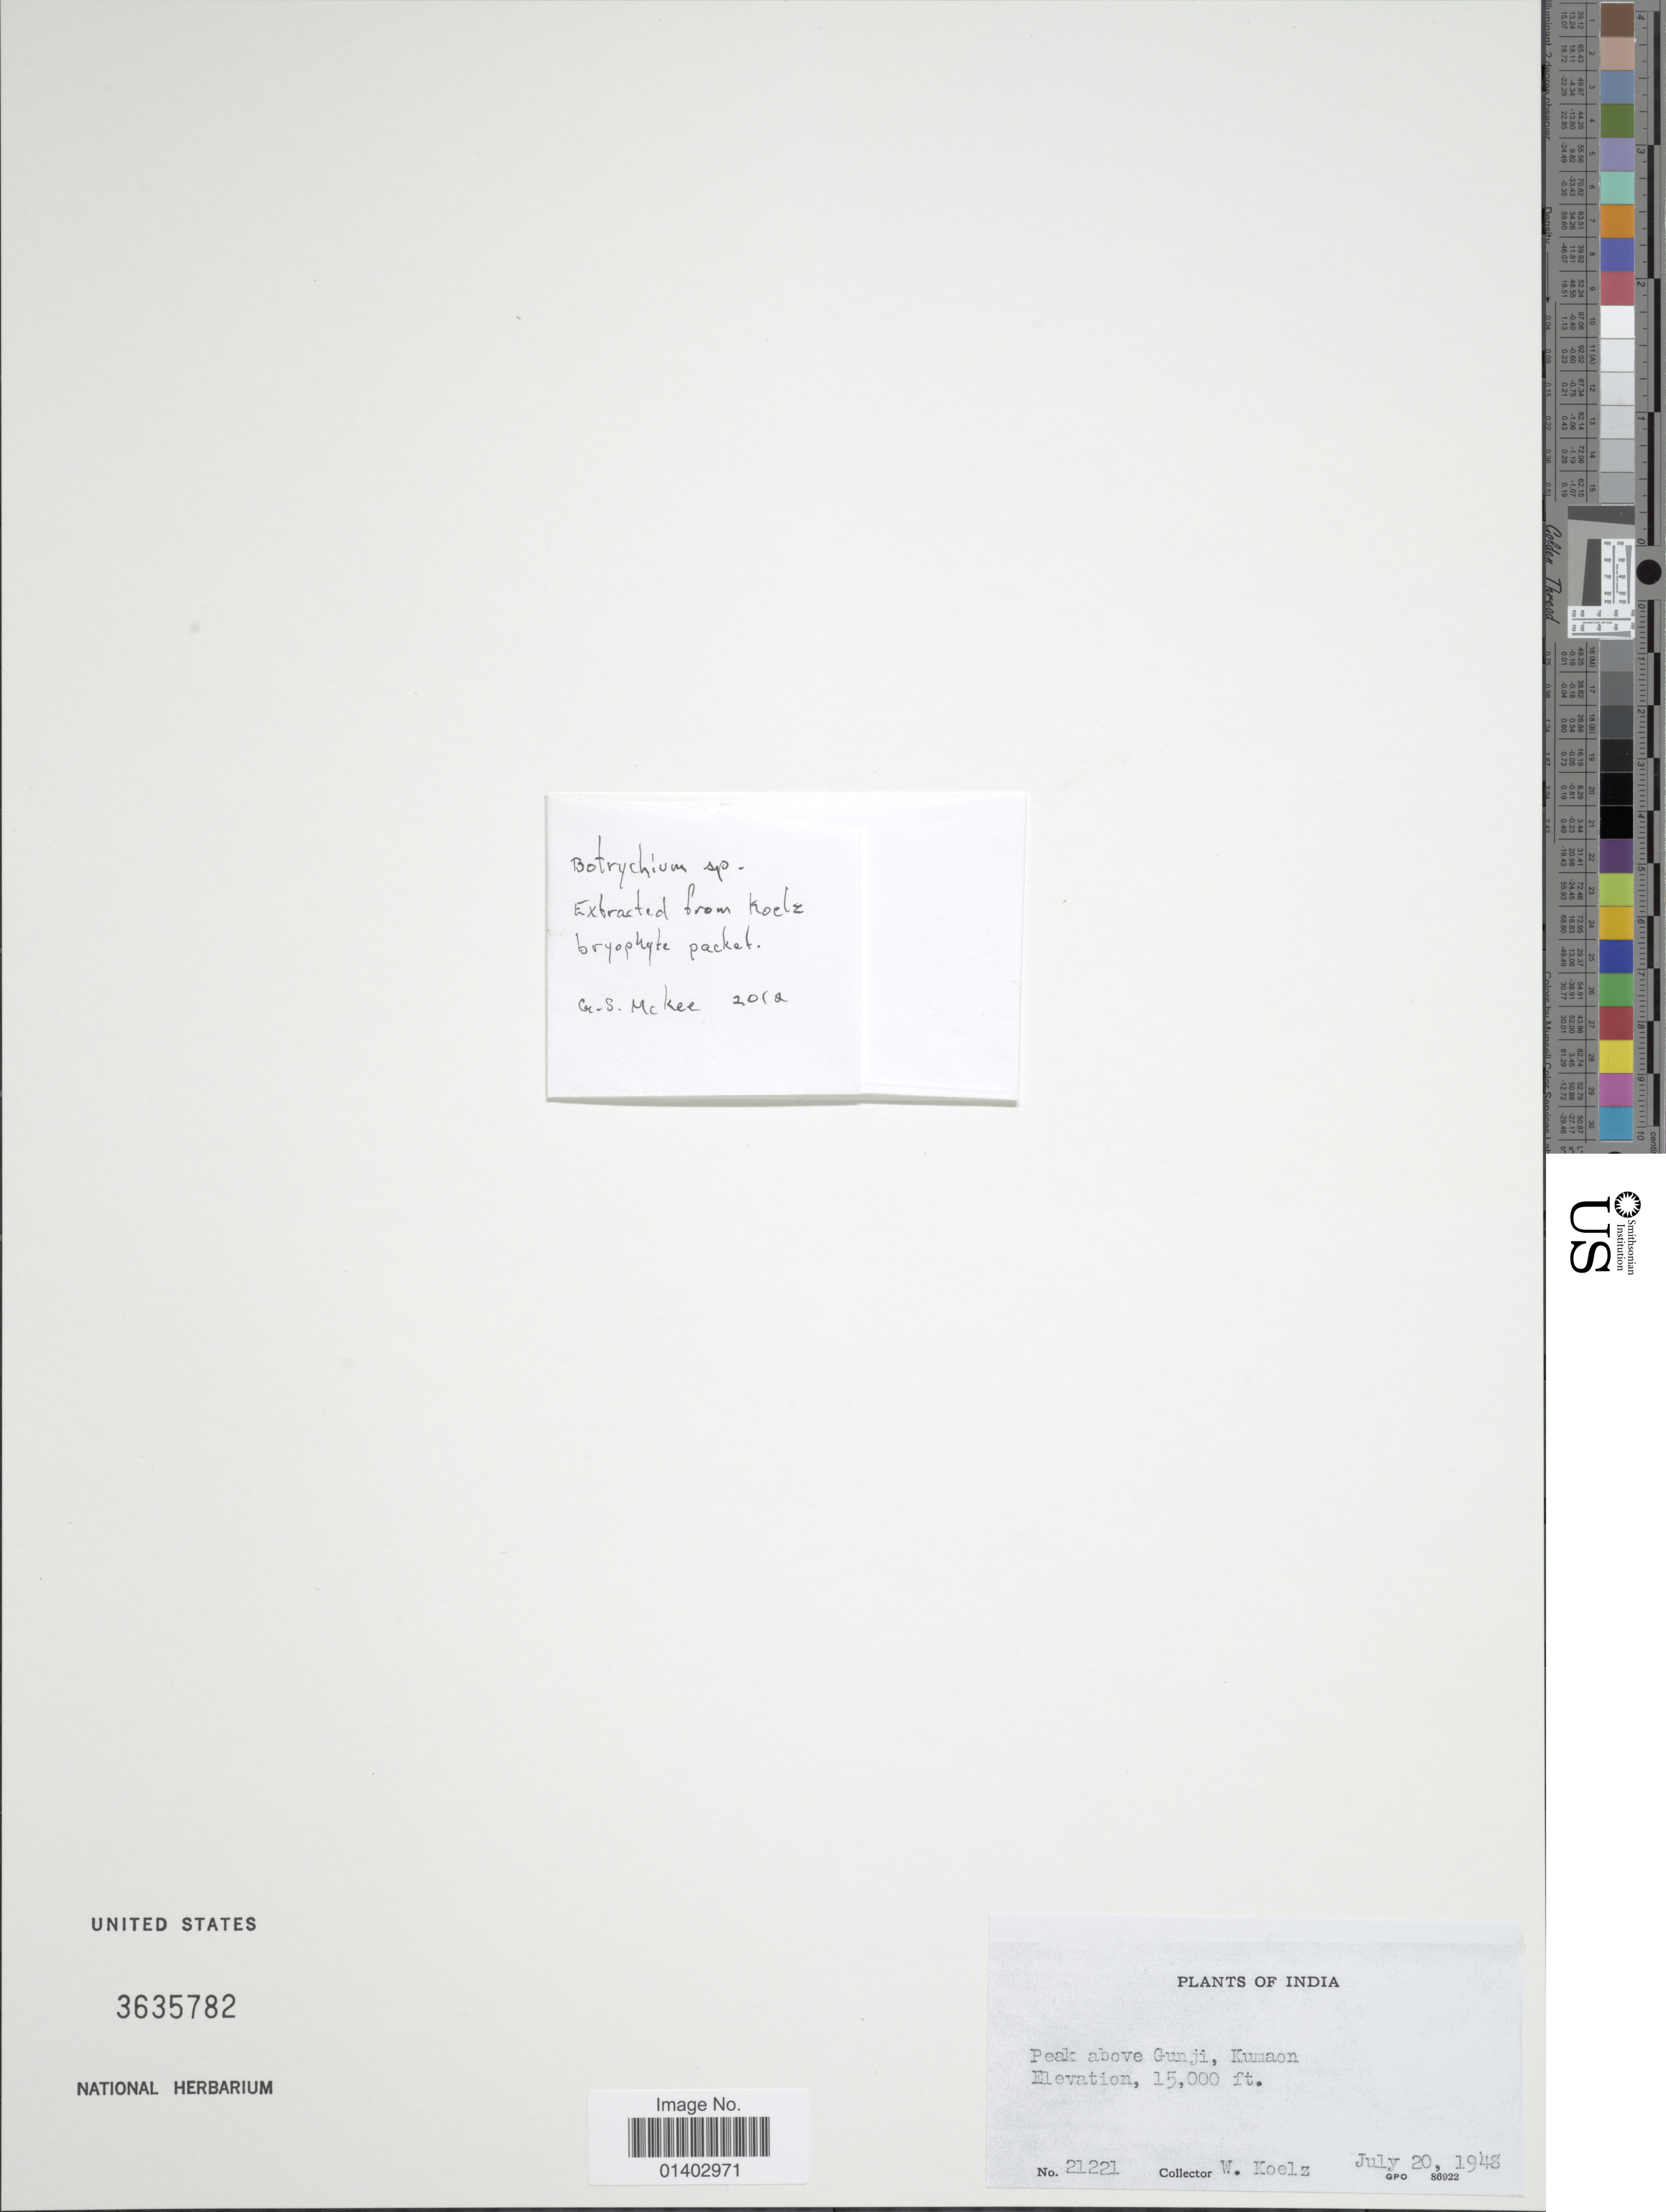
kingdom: Plantae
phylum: Tracheophyta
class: Polypodiopsida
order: Ophioglossales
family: Ophioglossaceae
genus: Botrychium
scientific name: Botrychium sp.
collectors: W. N. Koelz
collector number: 21221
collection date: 1948-07-20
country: India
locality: Peak above Gunji, Kumaon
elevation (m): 4572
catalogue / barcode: US 3635782